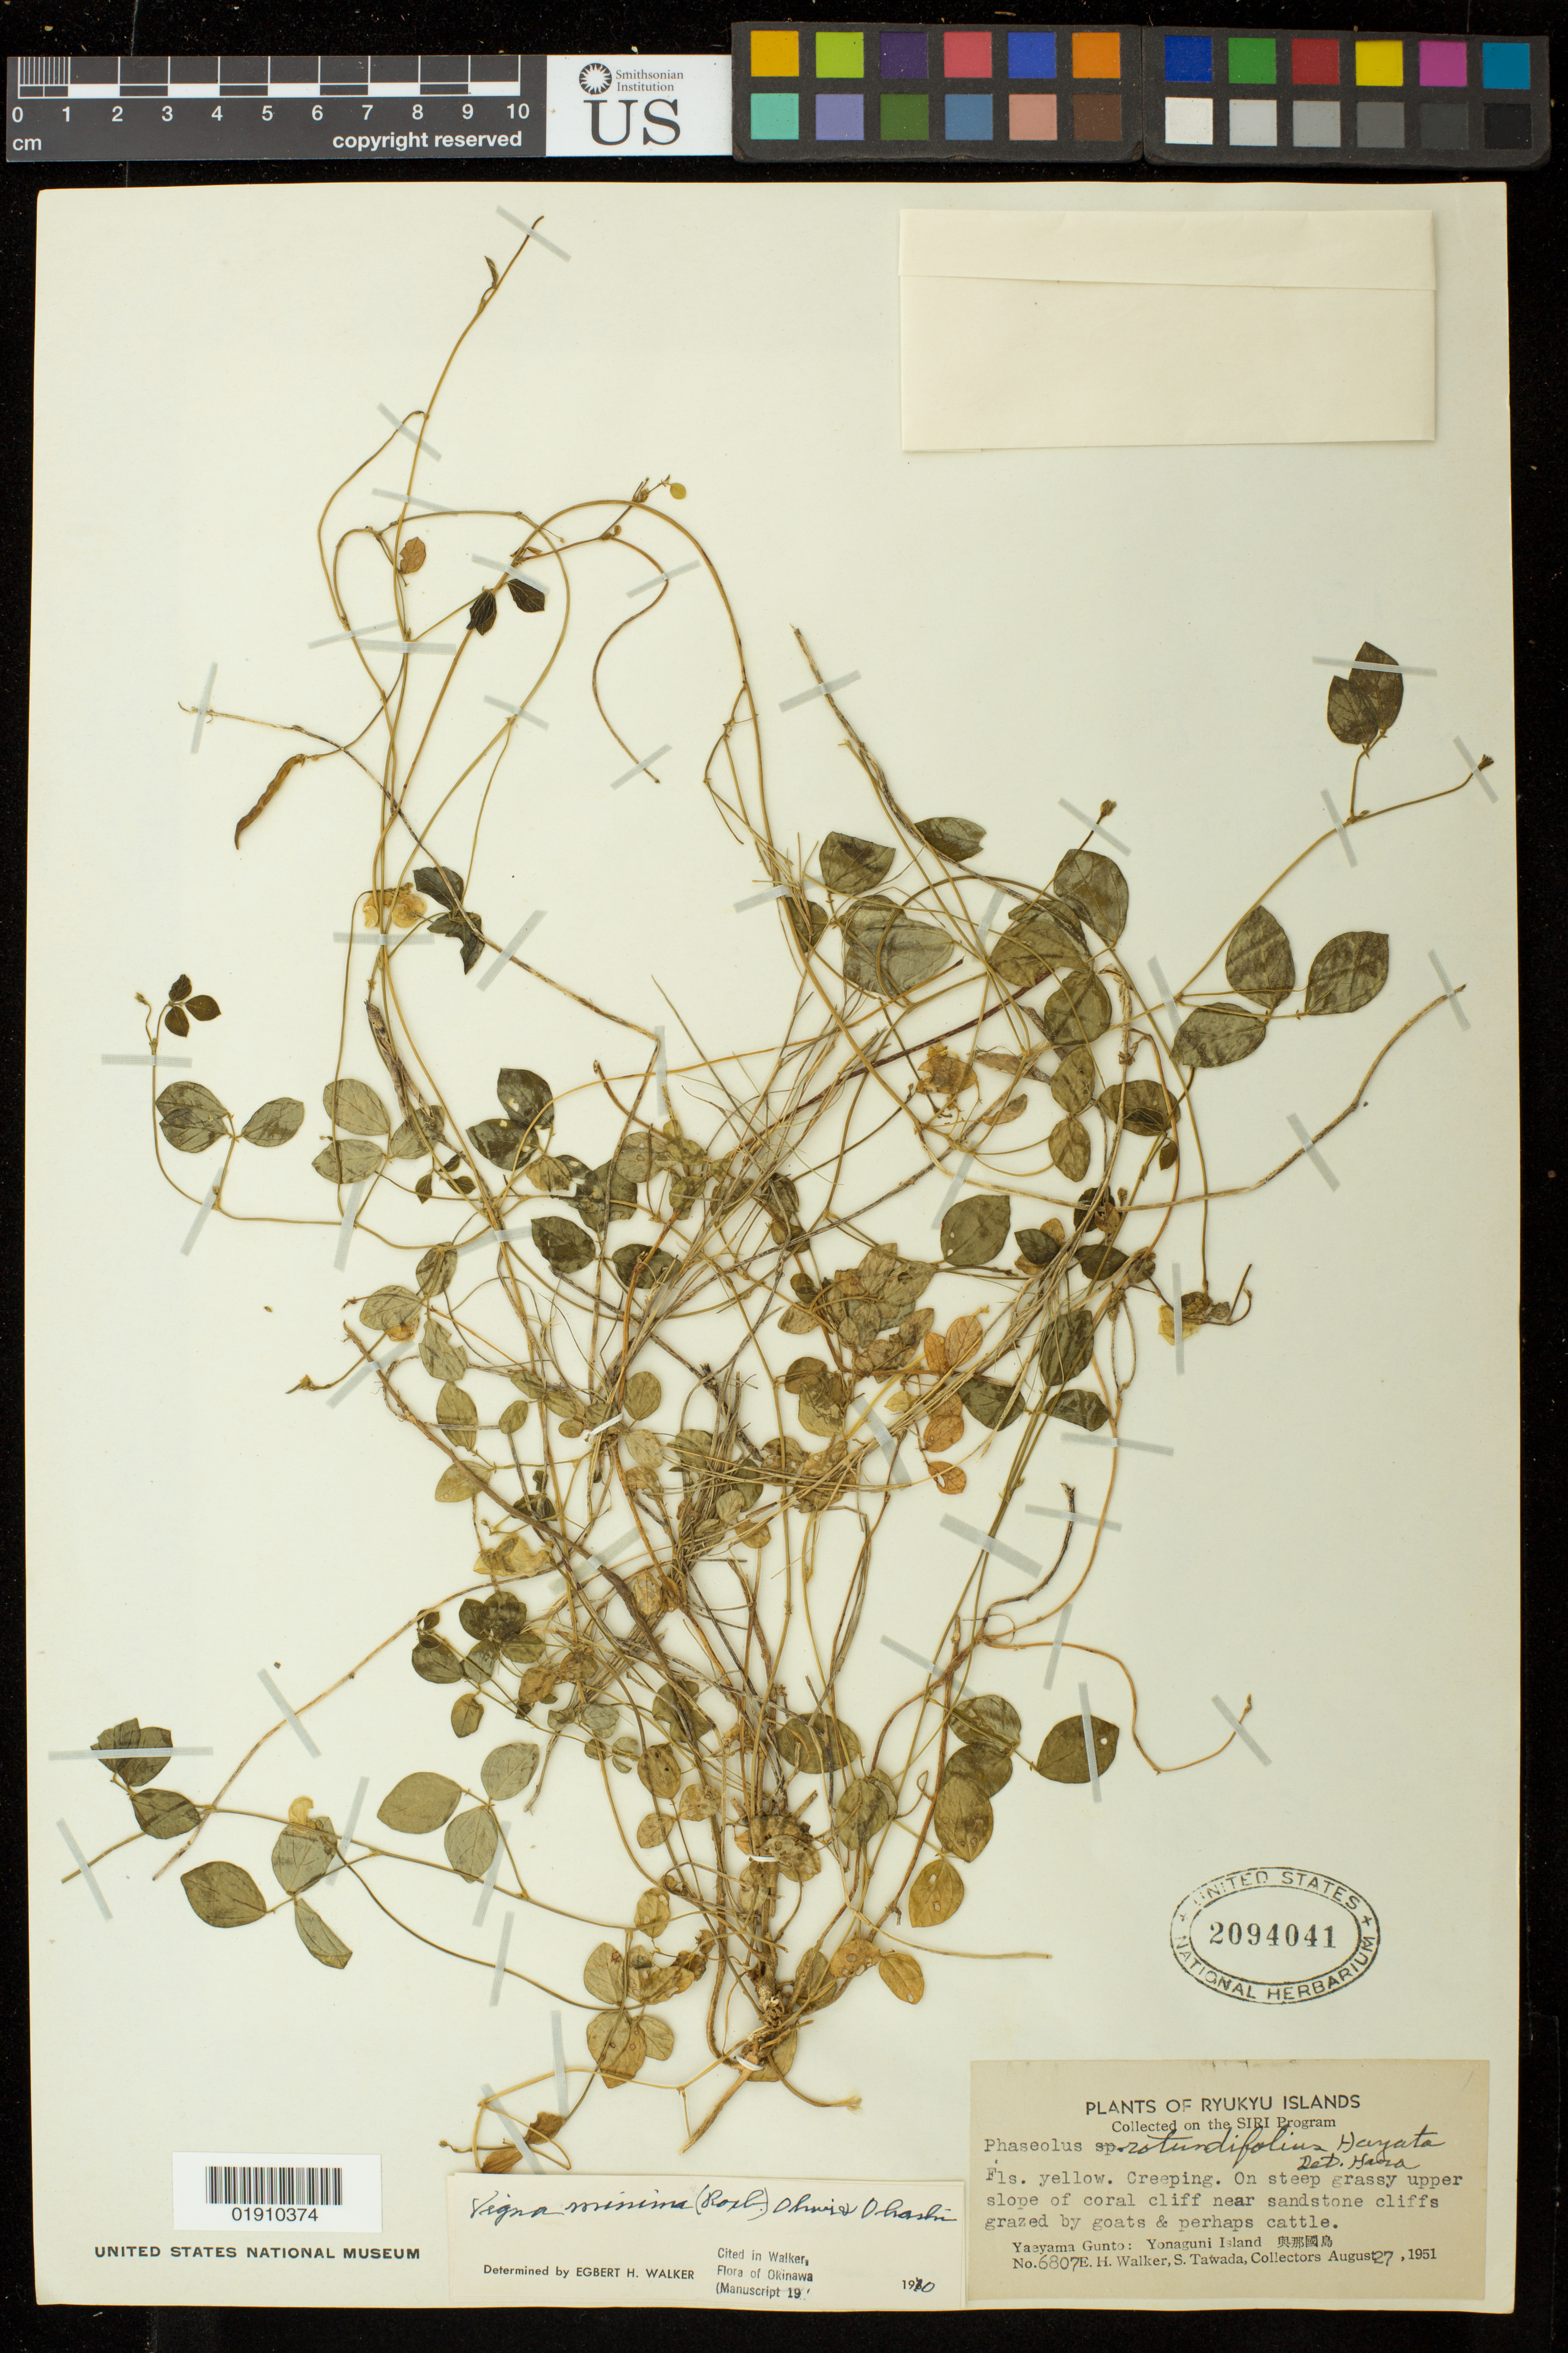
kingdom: Plantae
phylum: Tracheophyta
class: Magnoliopsida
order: Fabales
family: Fabaceae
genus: Vigna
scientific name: Vigna minima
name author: (Roxb.) Ohwi & H. Ohashi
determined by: Walker, E. H.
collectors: E. H. Walker & S. Tawada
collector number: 6807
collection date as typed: August 27, 1951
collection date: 1951-08-27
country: Japan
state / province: Okinawa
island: Yonaguni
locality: Yaeyama Gunto: Yonaguni Island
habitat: On steep grassy upper slope of coral cliff near sandstone cliffs grazed by goats and perhaps cattle.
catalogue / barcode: US 2094041